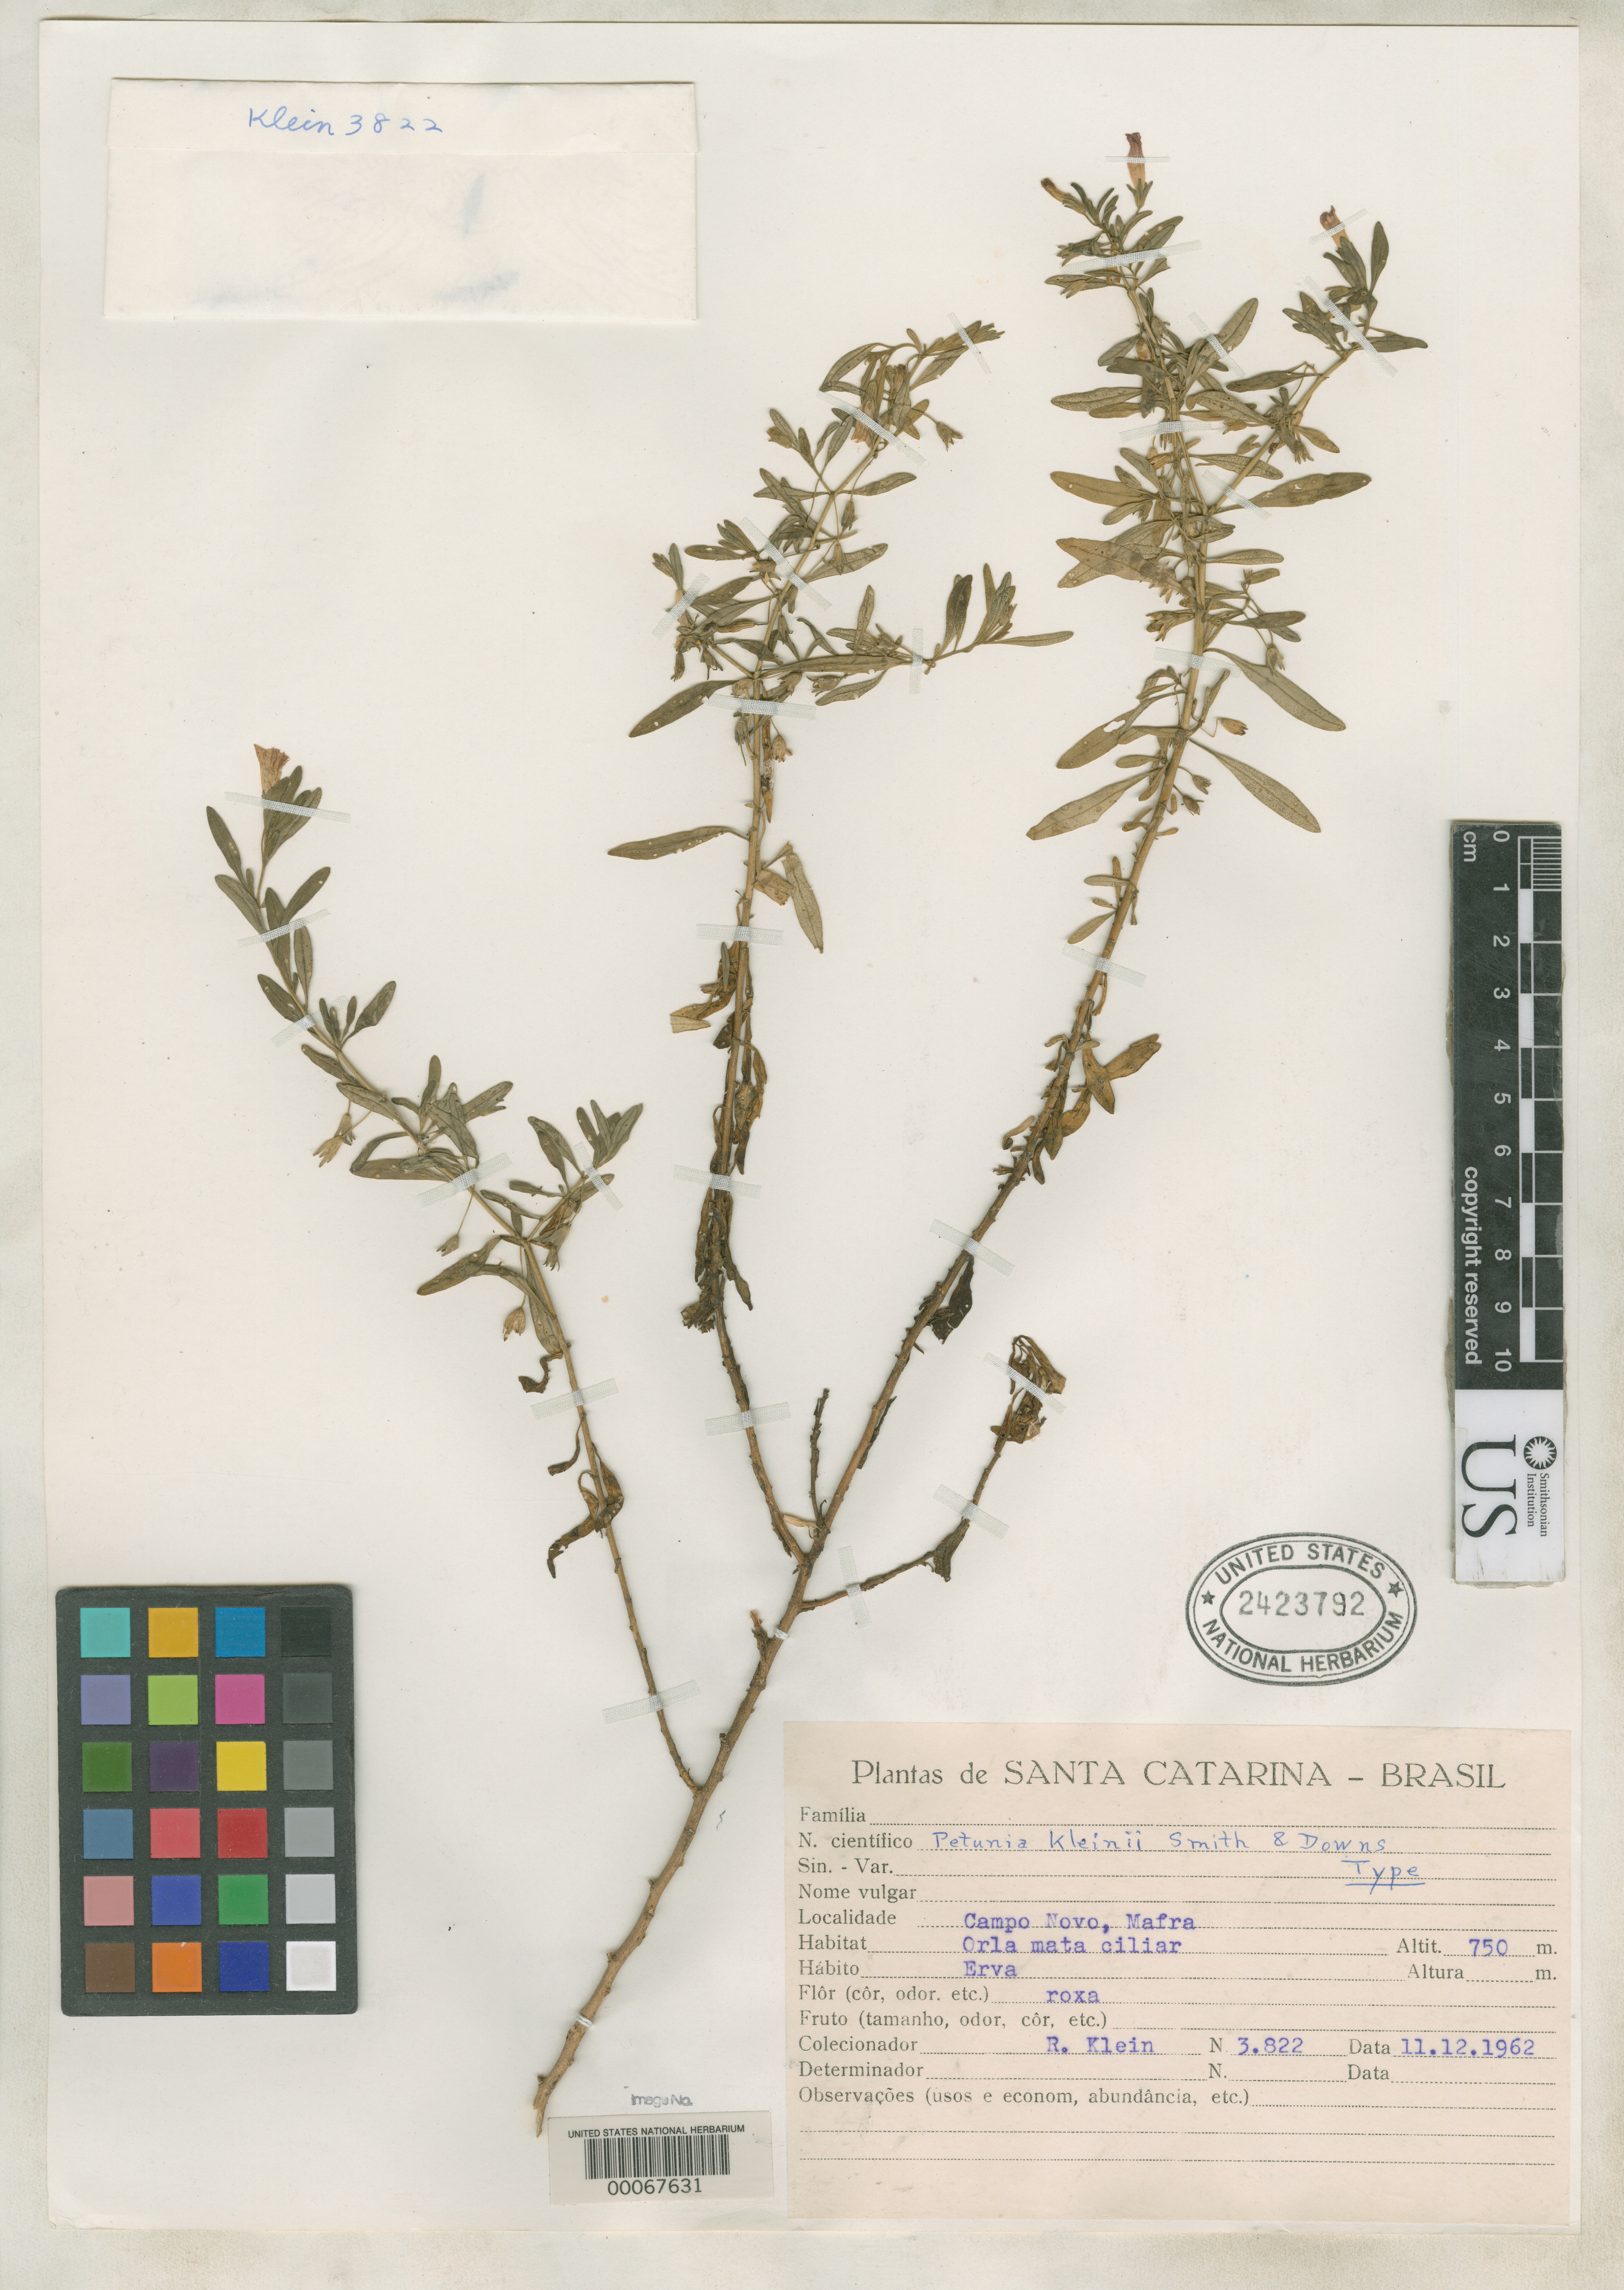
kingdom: Plantae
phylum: Tracheophyta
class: Magnoliopsida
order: Solanales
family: Solanaceae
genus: Petunia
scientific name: Petunia kleinii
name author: L.B. Sm. & Downs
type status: Holotype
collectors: R. M. Klein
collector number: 3822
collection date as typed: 11 Dec 1962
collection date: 1962-12-11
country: Brazil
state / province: Santa Catarina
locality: Campo Novo, Mafra.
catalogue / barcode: US 2423792